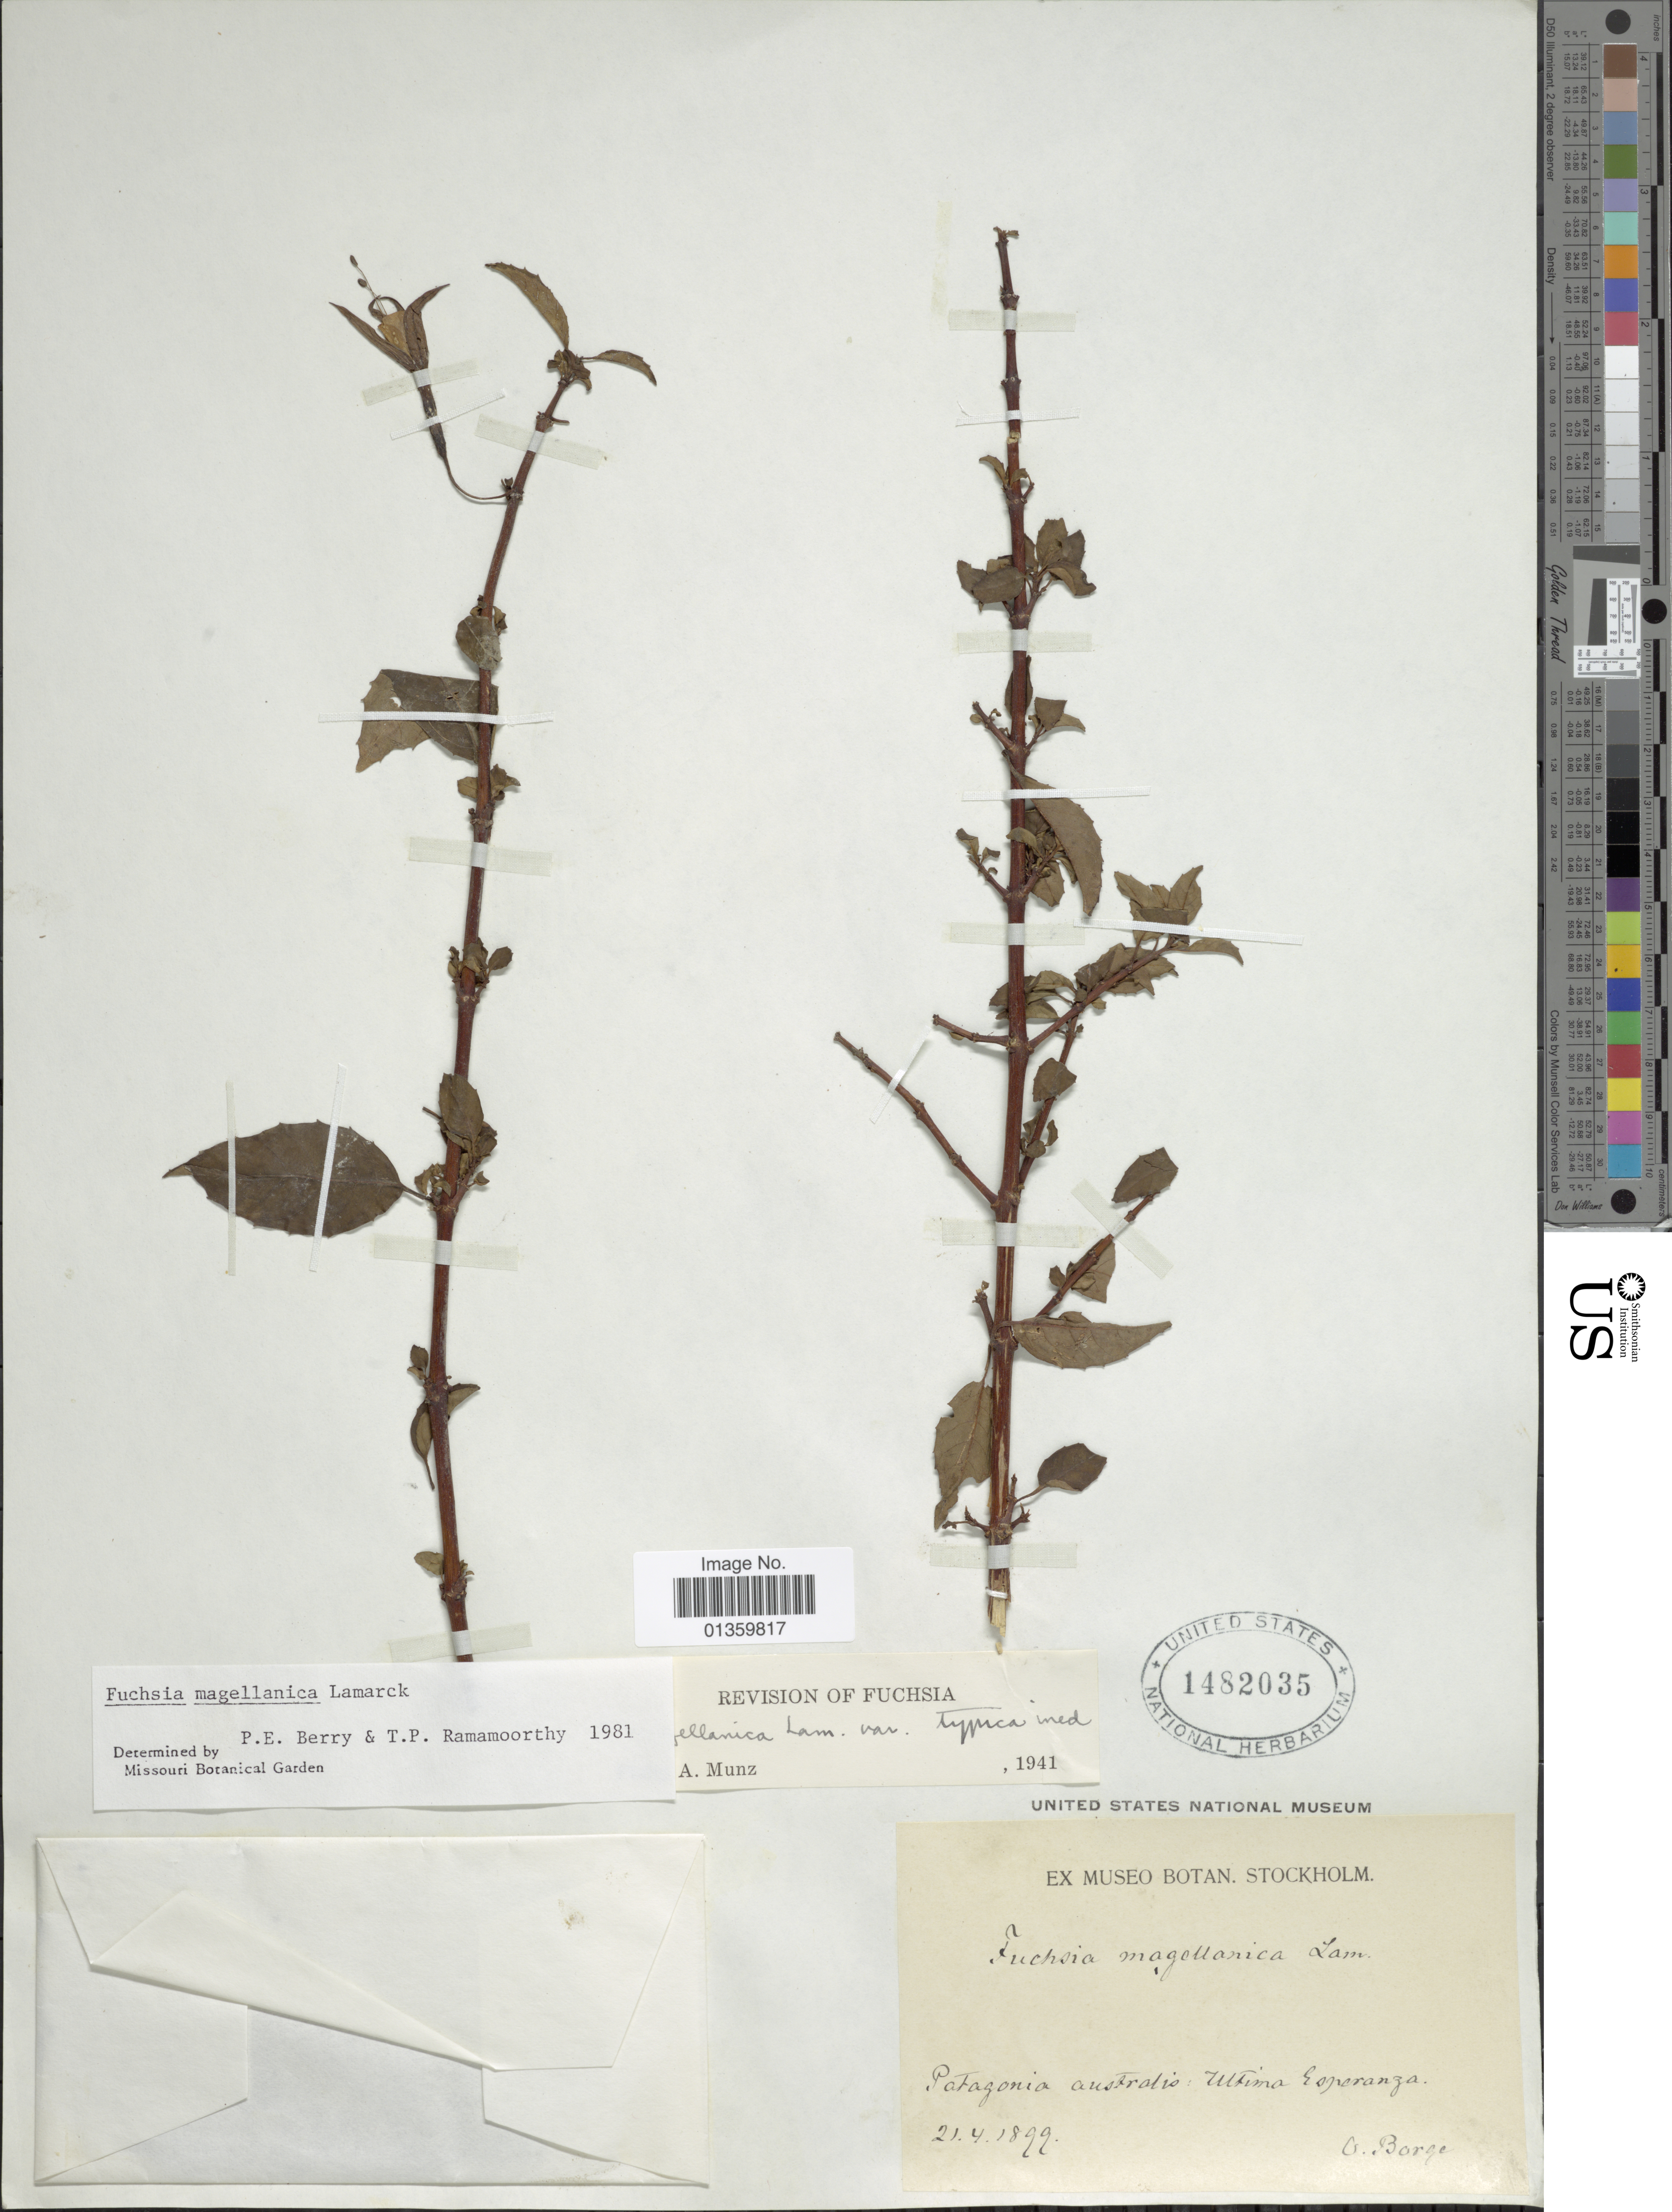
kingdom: Plantae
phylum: Tracheophyta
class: Magnoliopsida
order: Myrtales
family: Onagraceae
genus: Fuchsia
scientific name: Fuchsia magellanica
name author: Lam.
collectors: O. Borge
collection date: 1899-04-21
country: Chile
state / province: Magallanes y de la Antártica Chilena (XII)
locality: Patagonia australis: Ultima Esperanza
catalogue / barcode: US 1482035